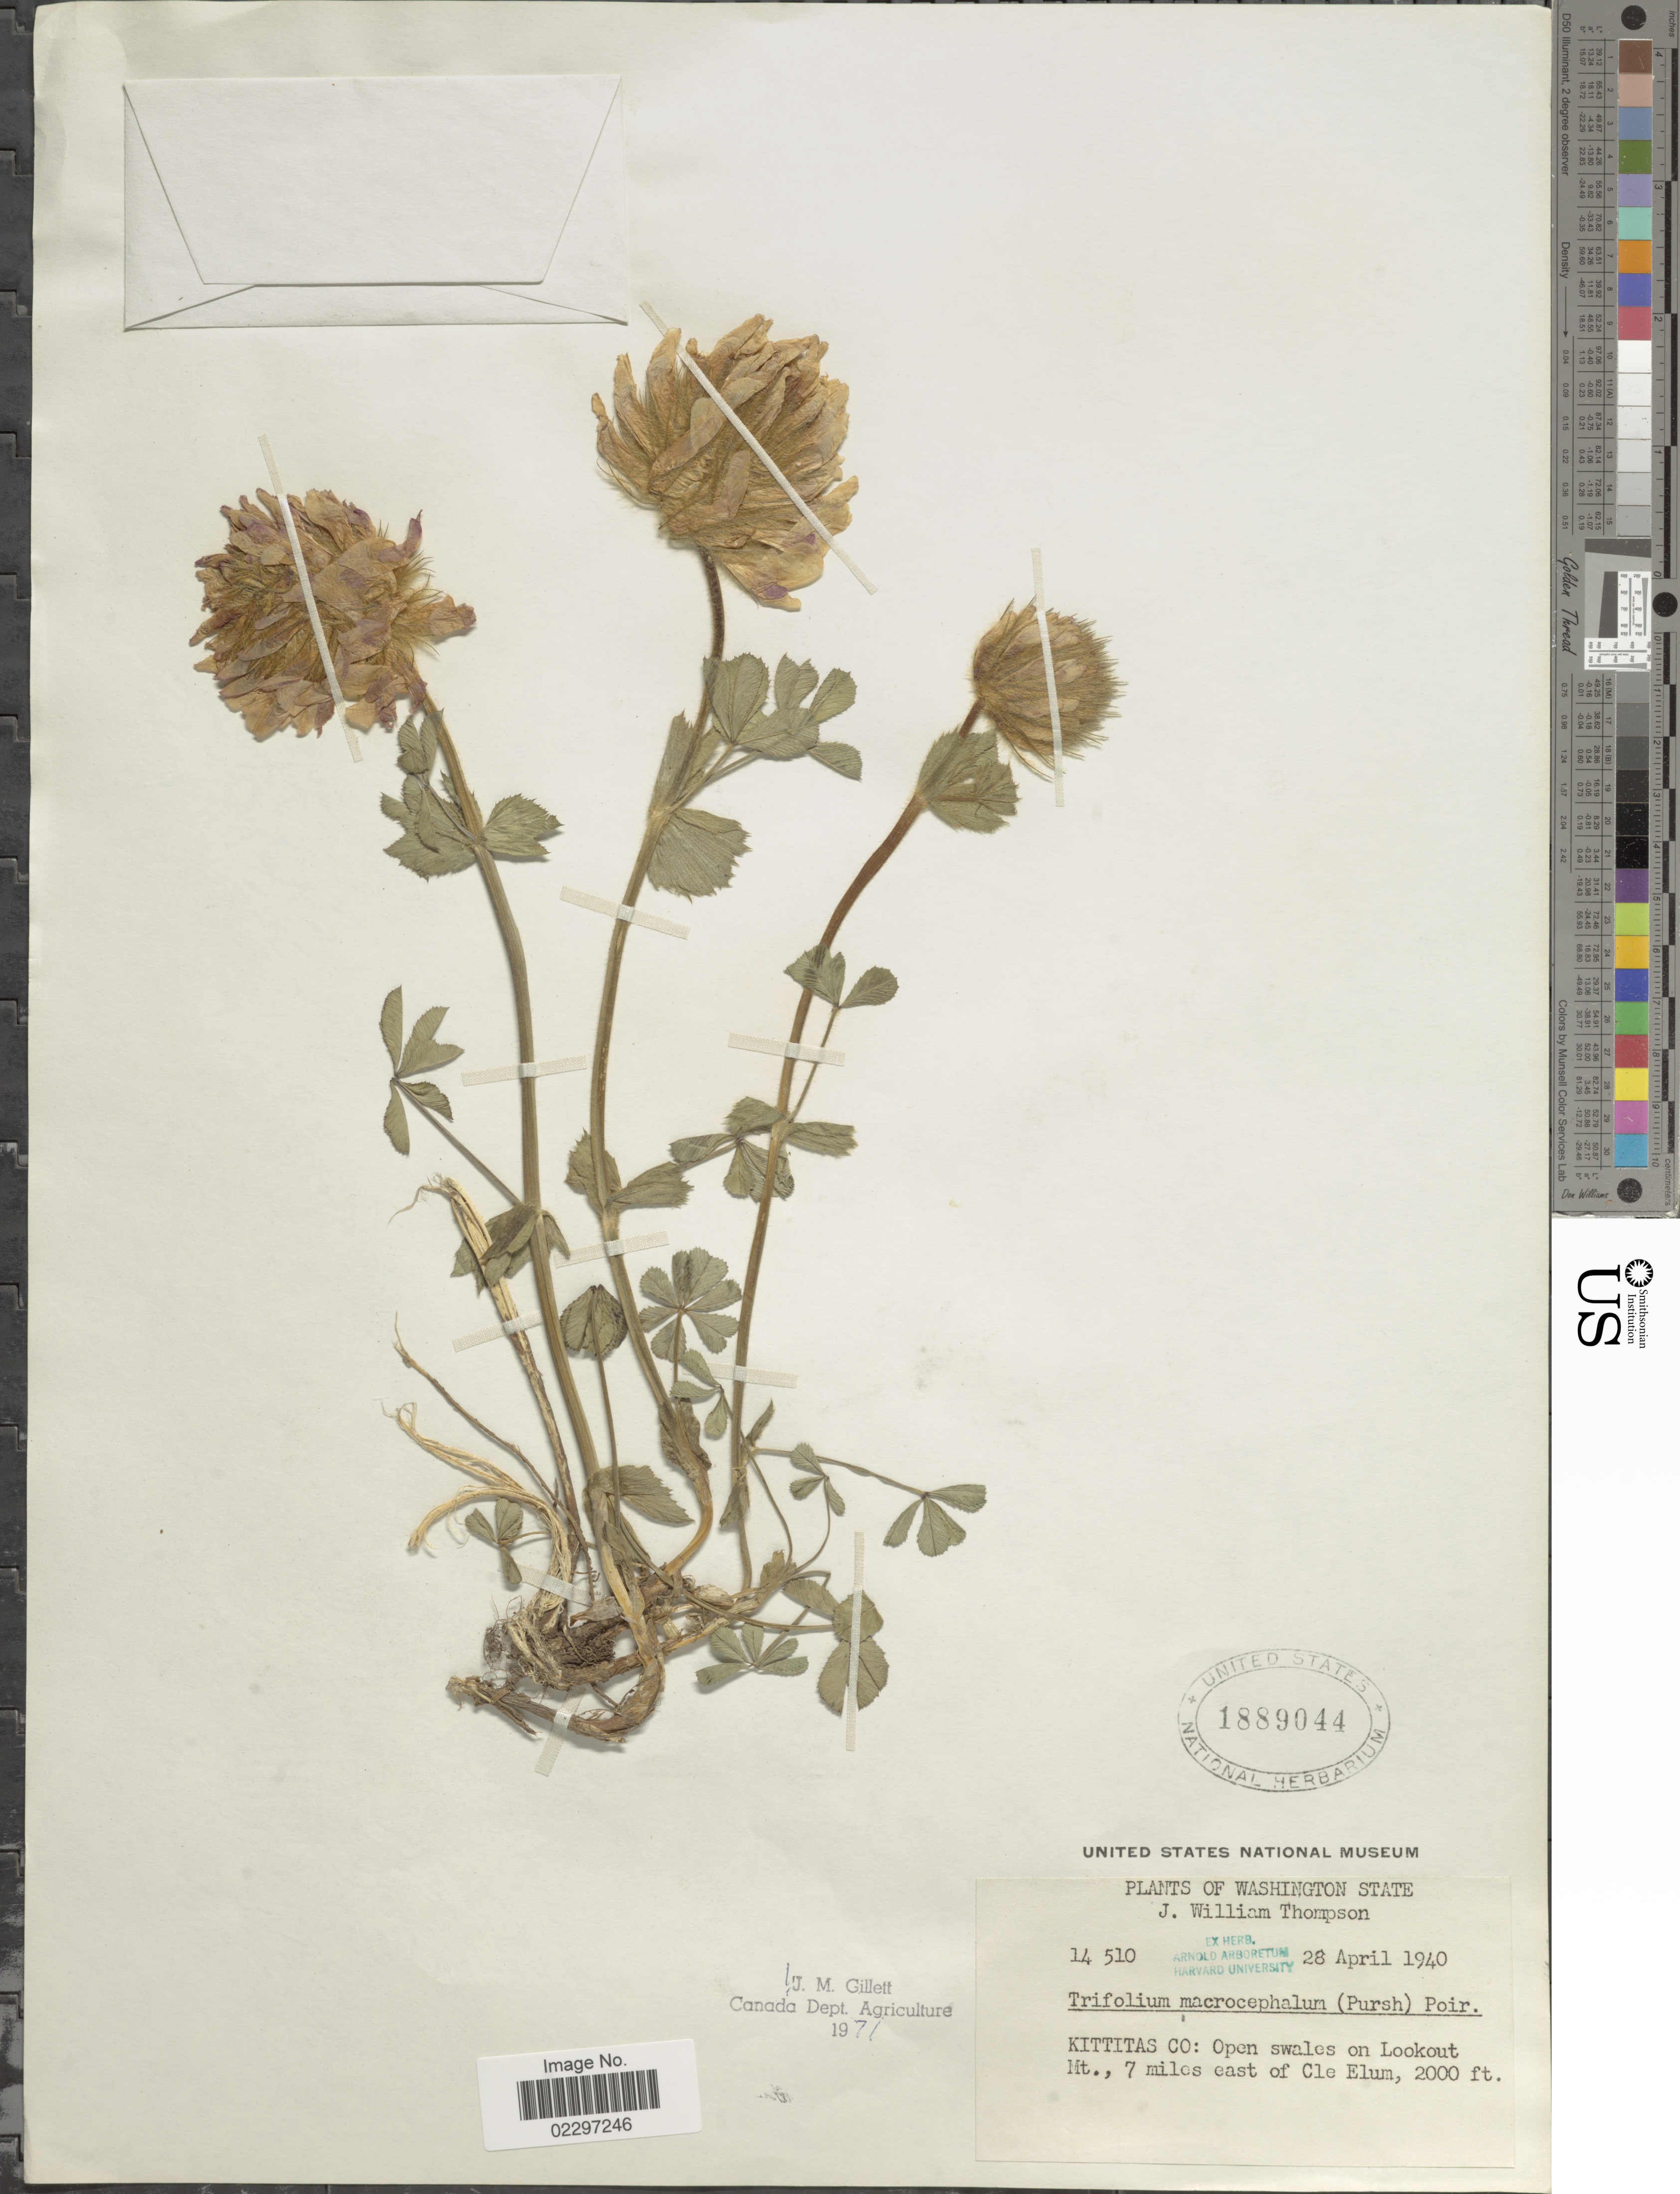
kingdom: Plantae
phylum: Tracheophyta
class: Magnoliopsida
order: Fabales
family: Fabaceae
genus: Trifolium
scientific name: Trifolium macrocephalum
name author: (Pursh) Poir.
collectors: J. W. Thompson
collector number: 14510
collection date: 1940-04-28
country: United States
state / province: Washington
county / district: Kittitas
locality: Kittitas Co.: Open swales on Lookout Mt., 7 miles east of Cle Elum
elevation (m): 610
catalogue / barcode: US 1889044